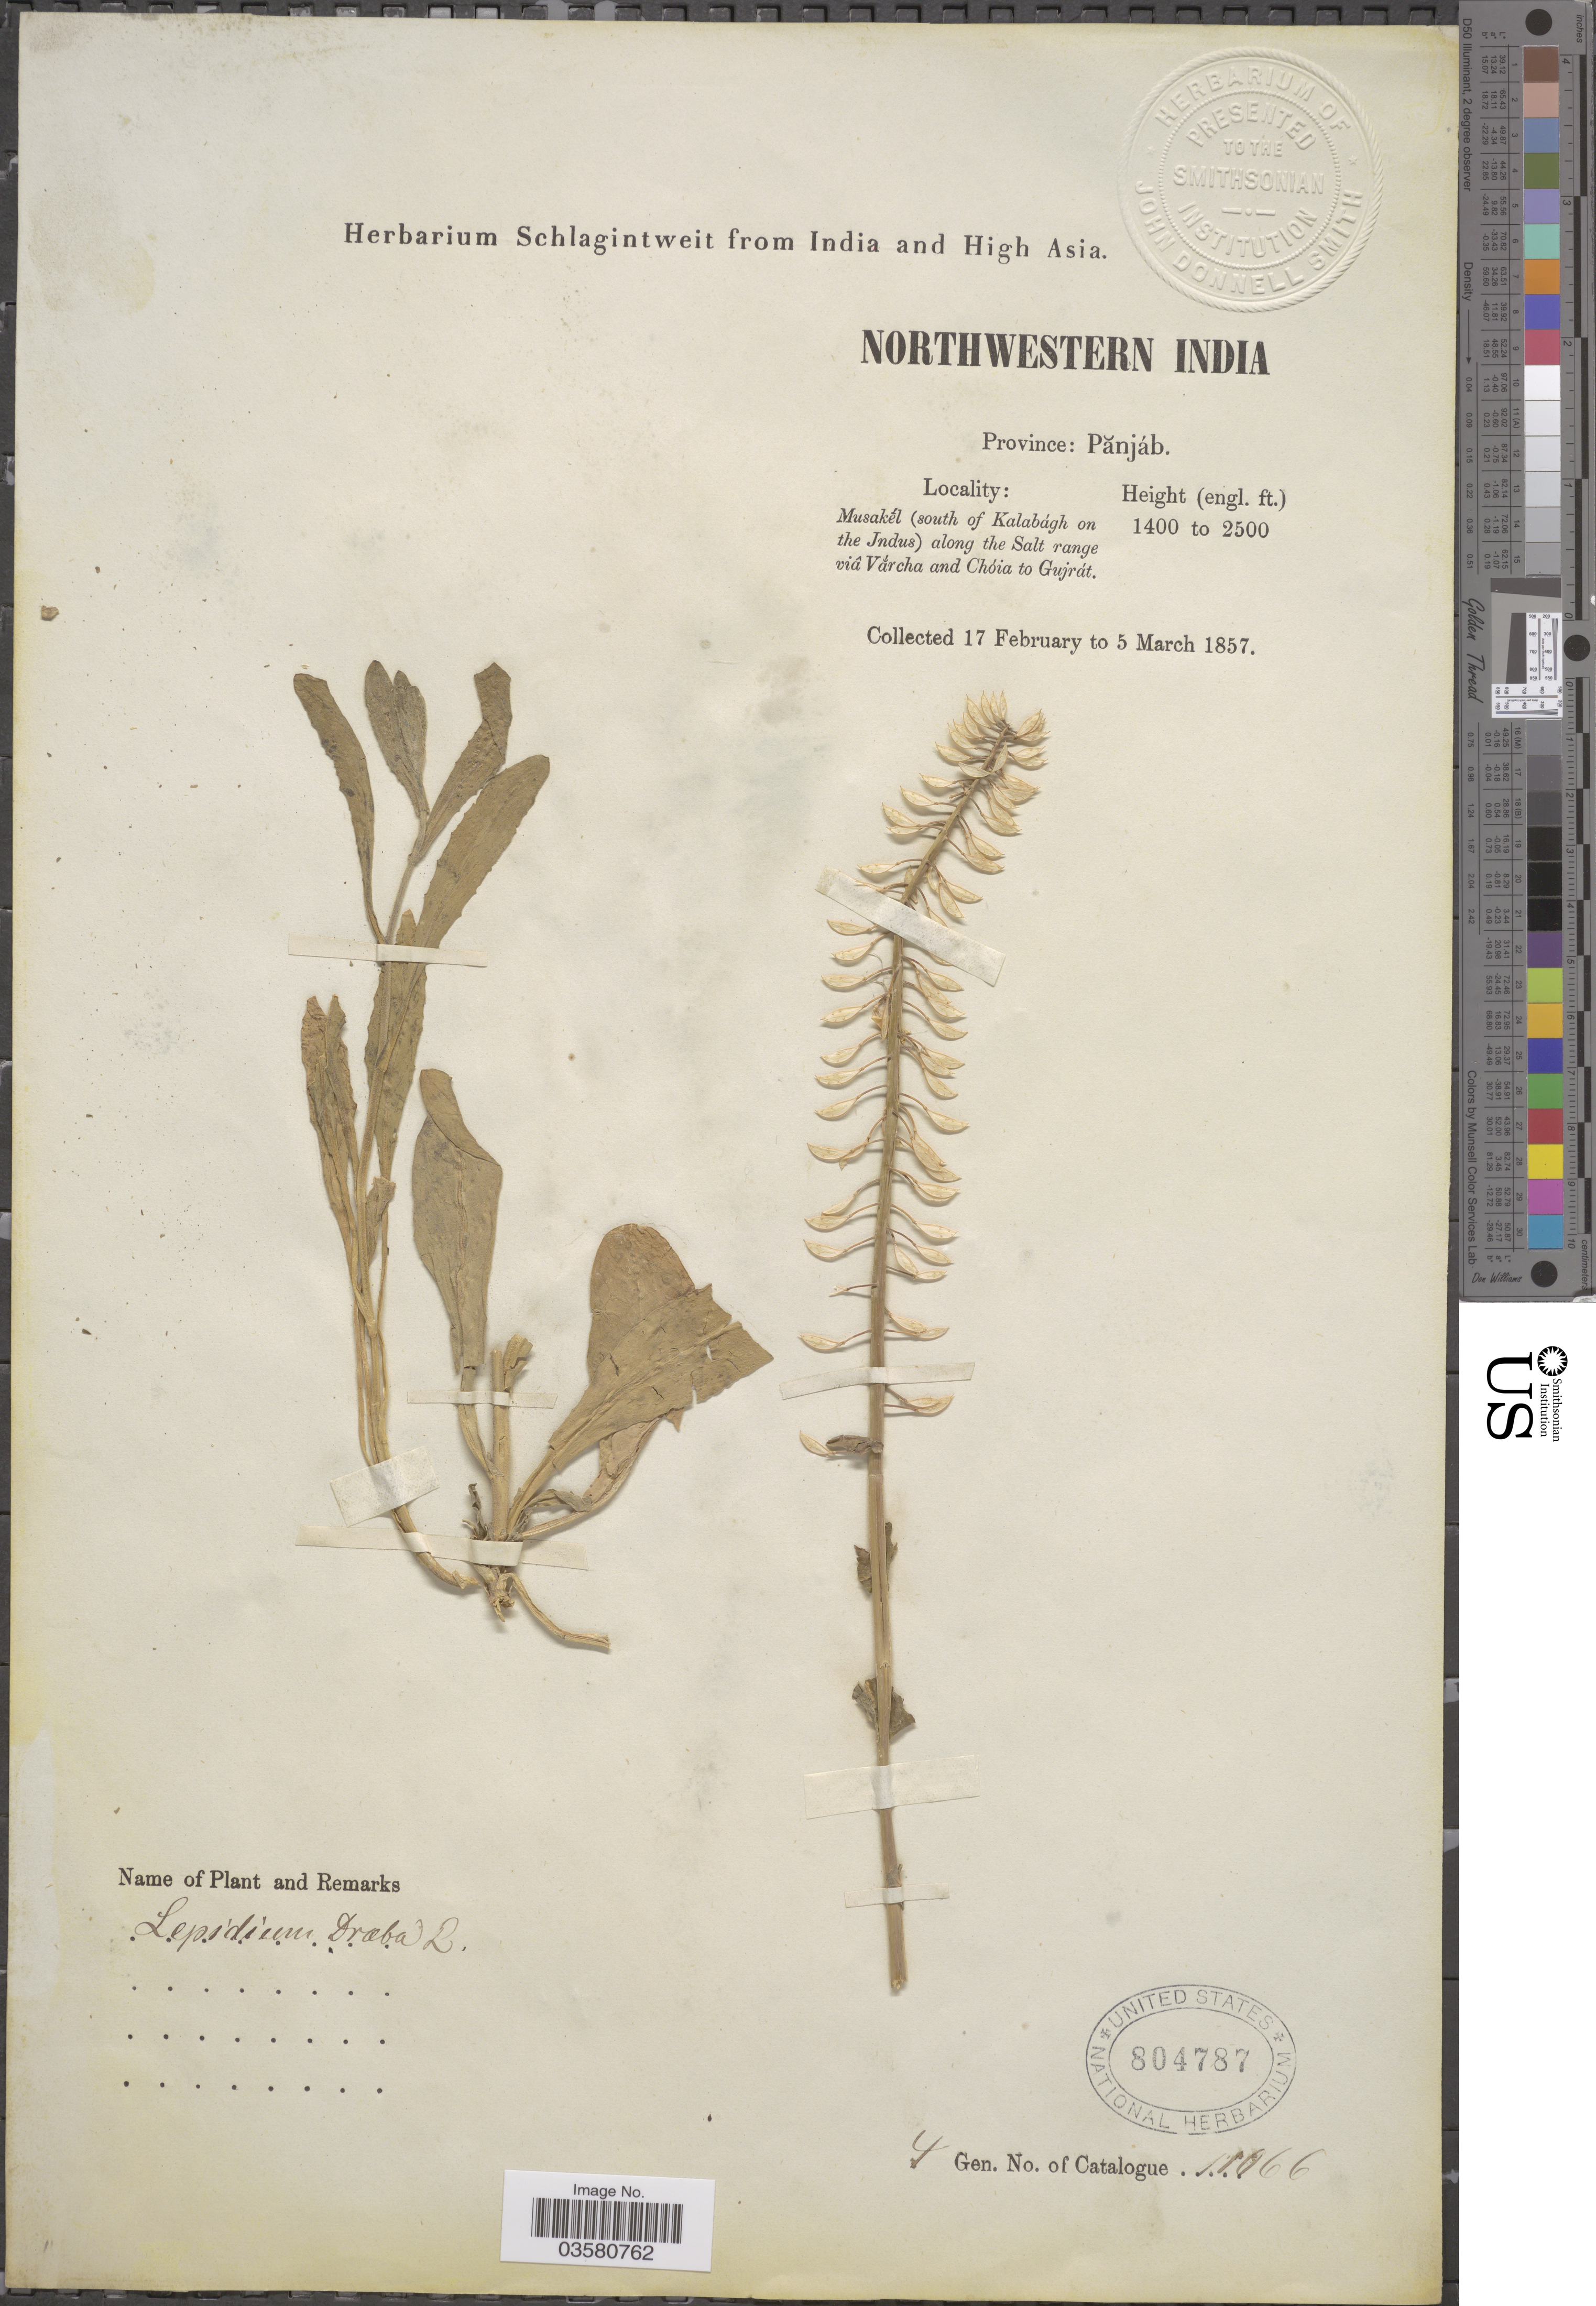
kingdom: Plantae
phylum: Tracheophyta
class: Magnoliopsida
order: Brassicales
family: Brassicaceae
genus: Lepidium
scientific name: Lepidium draba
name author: L.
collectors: ex herb. Schlagintweit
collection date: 1857-02-17/1857-03-05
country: India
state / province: Punjab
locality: Northwestern India. Province: Pănjáb. Musakḗl (south of Kalabágh on the Indus) along the Salt range viâ Varcha and Chóia to Gujrát.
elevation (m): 427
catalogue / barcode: US 804787